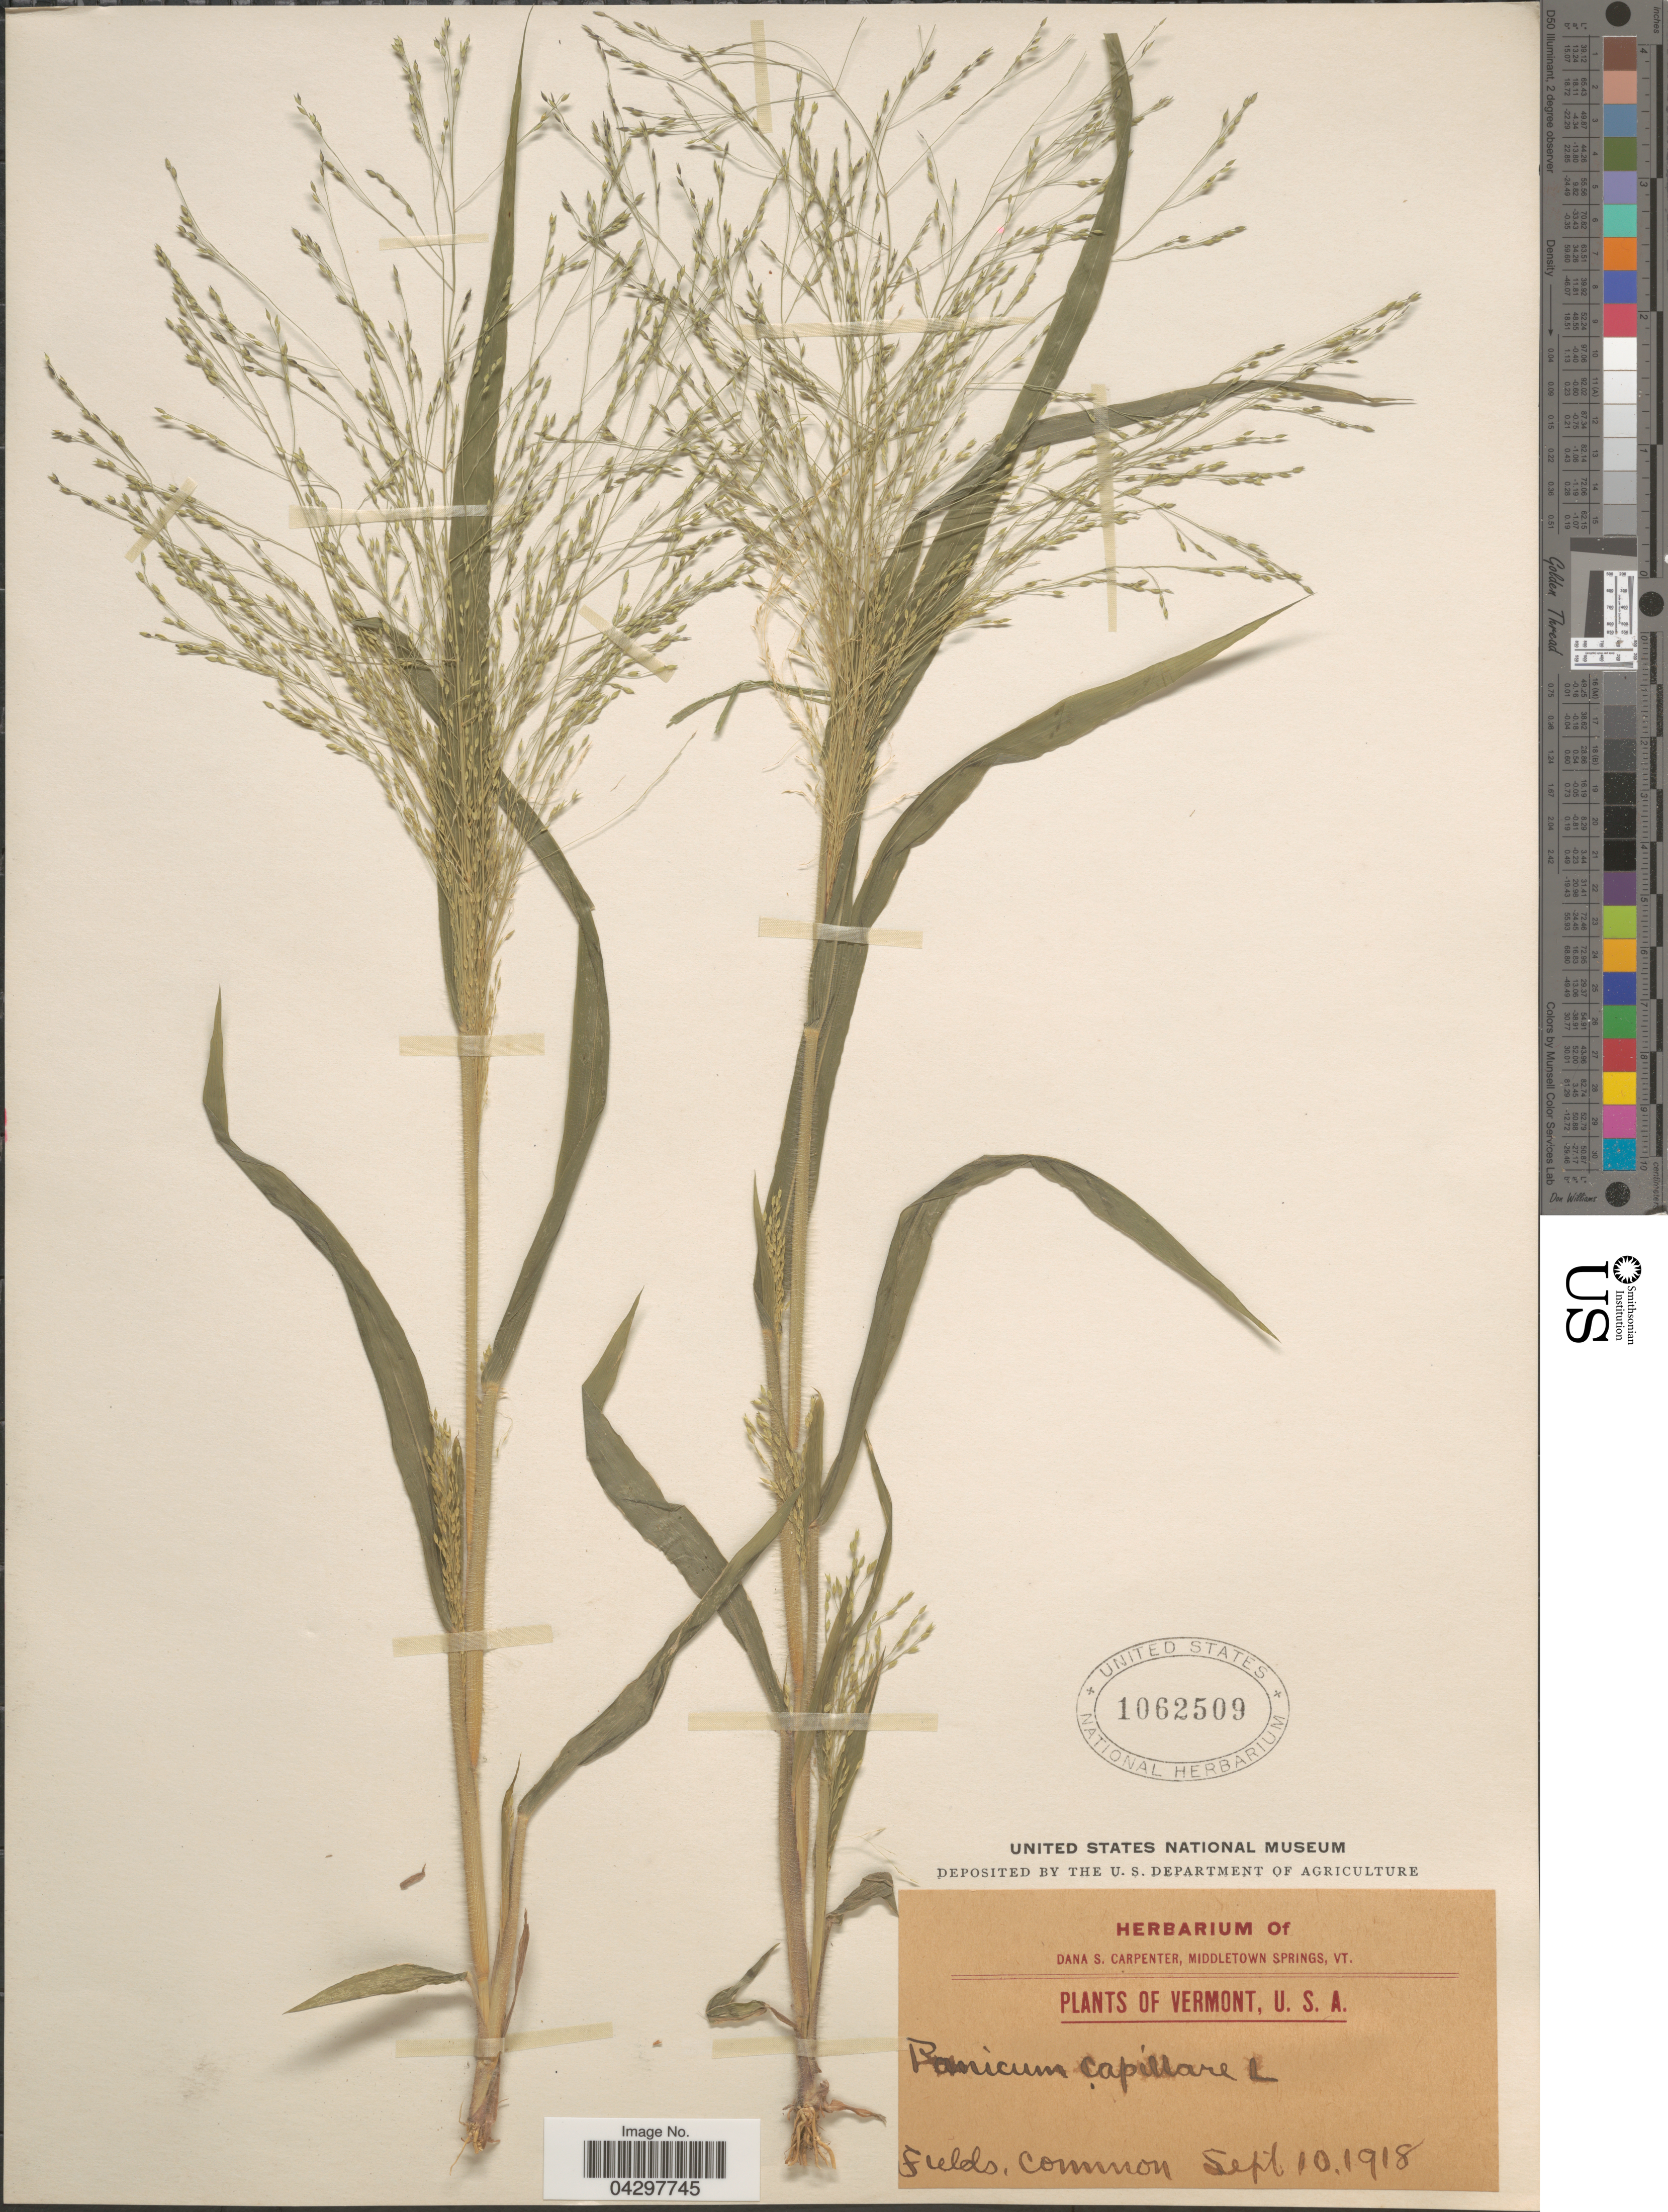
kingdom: Plantae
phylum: Tracheophyta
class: Liliopsida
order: Poales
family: Poaceae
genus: Panicum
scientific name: Panicum capillare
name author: L.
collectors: ex herb. Dana S. Carpenter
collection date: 1918-09-10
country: United States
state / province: Vermont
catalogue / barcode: US 1062509